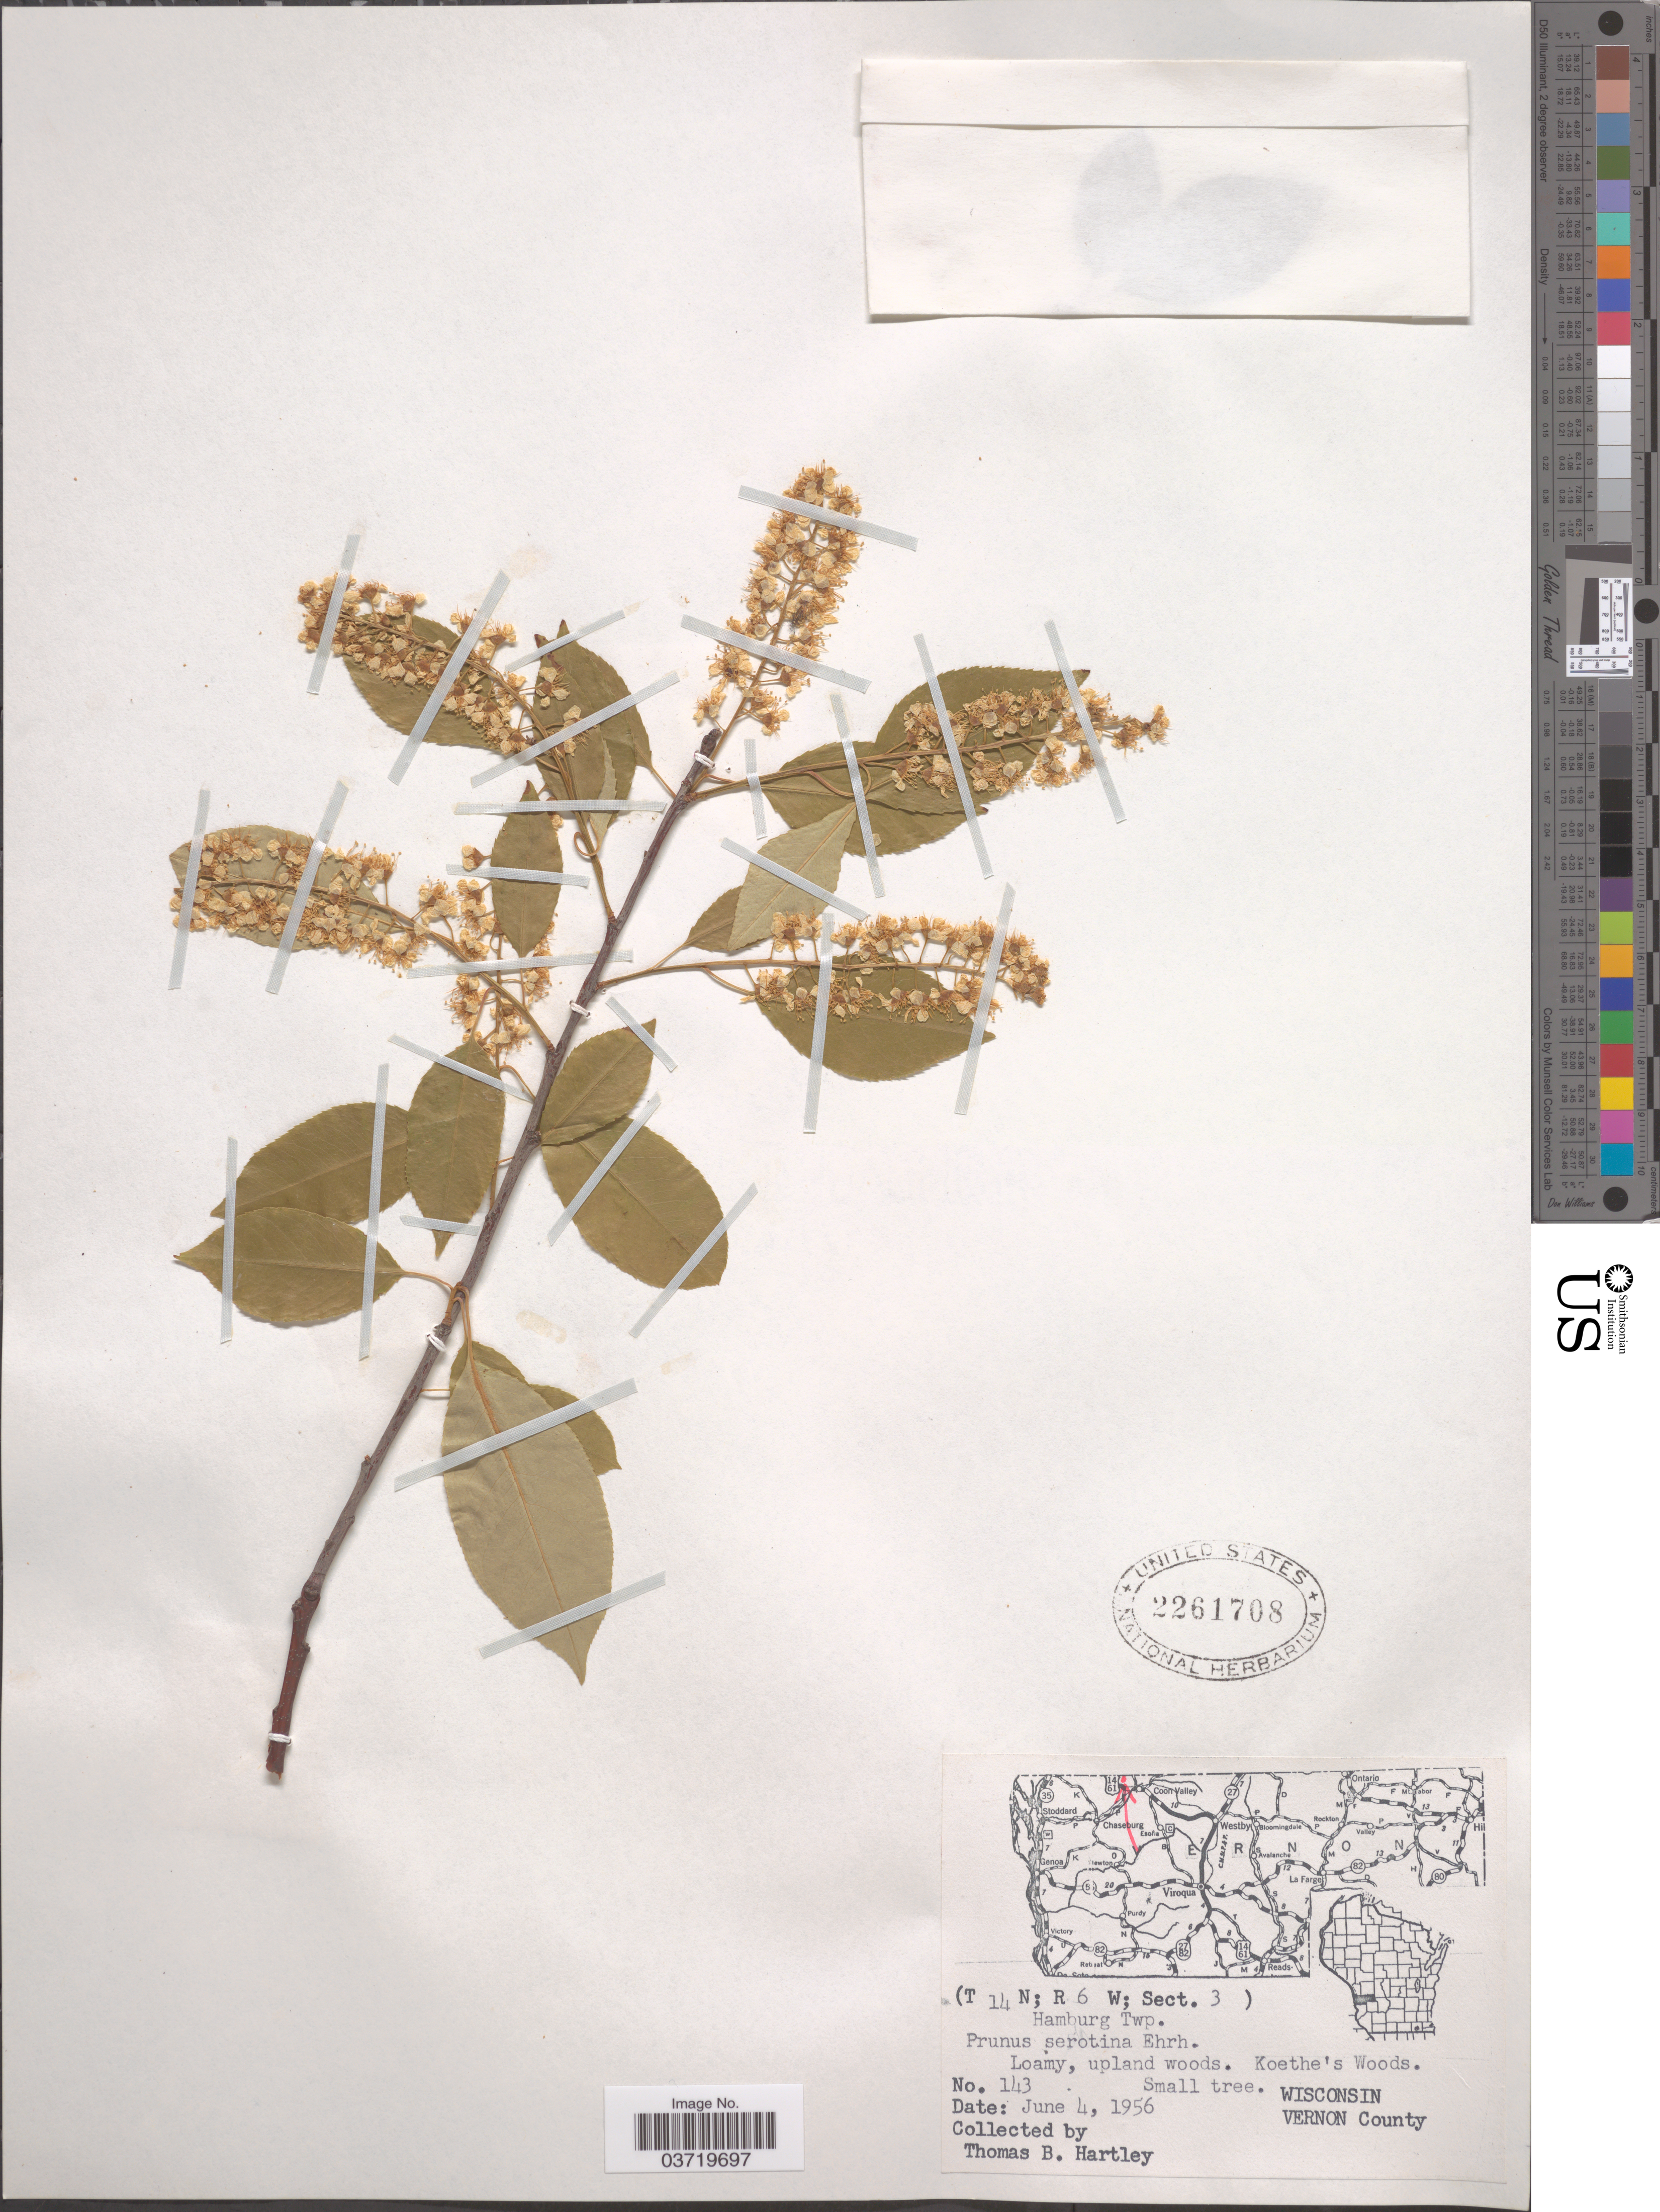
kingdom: Plantae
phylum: Tracheophyta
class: Magnoliopsida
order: Rosales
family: Rosaceae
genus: Prunus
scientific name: Prunus serotina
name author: Ehrh.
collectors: T. Hartley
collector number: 143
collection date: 1956-06-04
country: United States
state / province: Wisconsin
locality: (T 14 N; R 6 W; Sect. 3) Hamburg Twp. Koethe's Woods. Vernon County.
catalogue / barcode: US 2261708